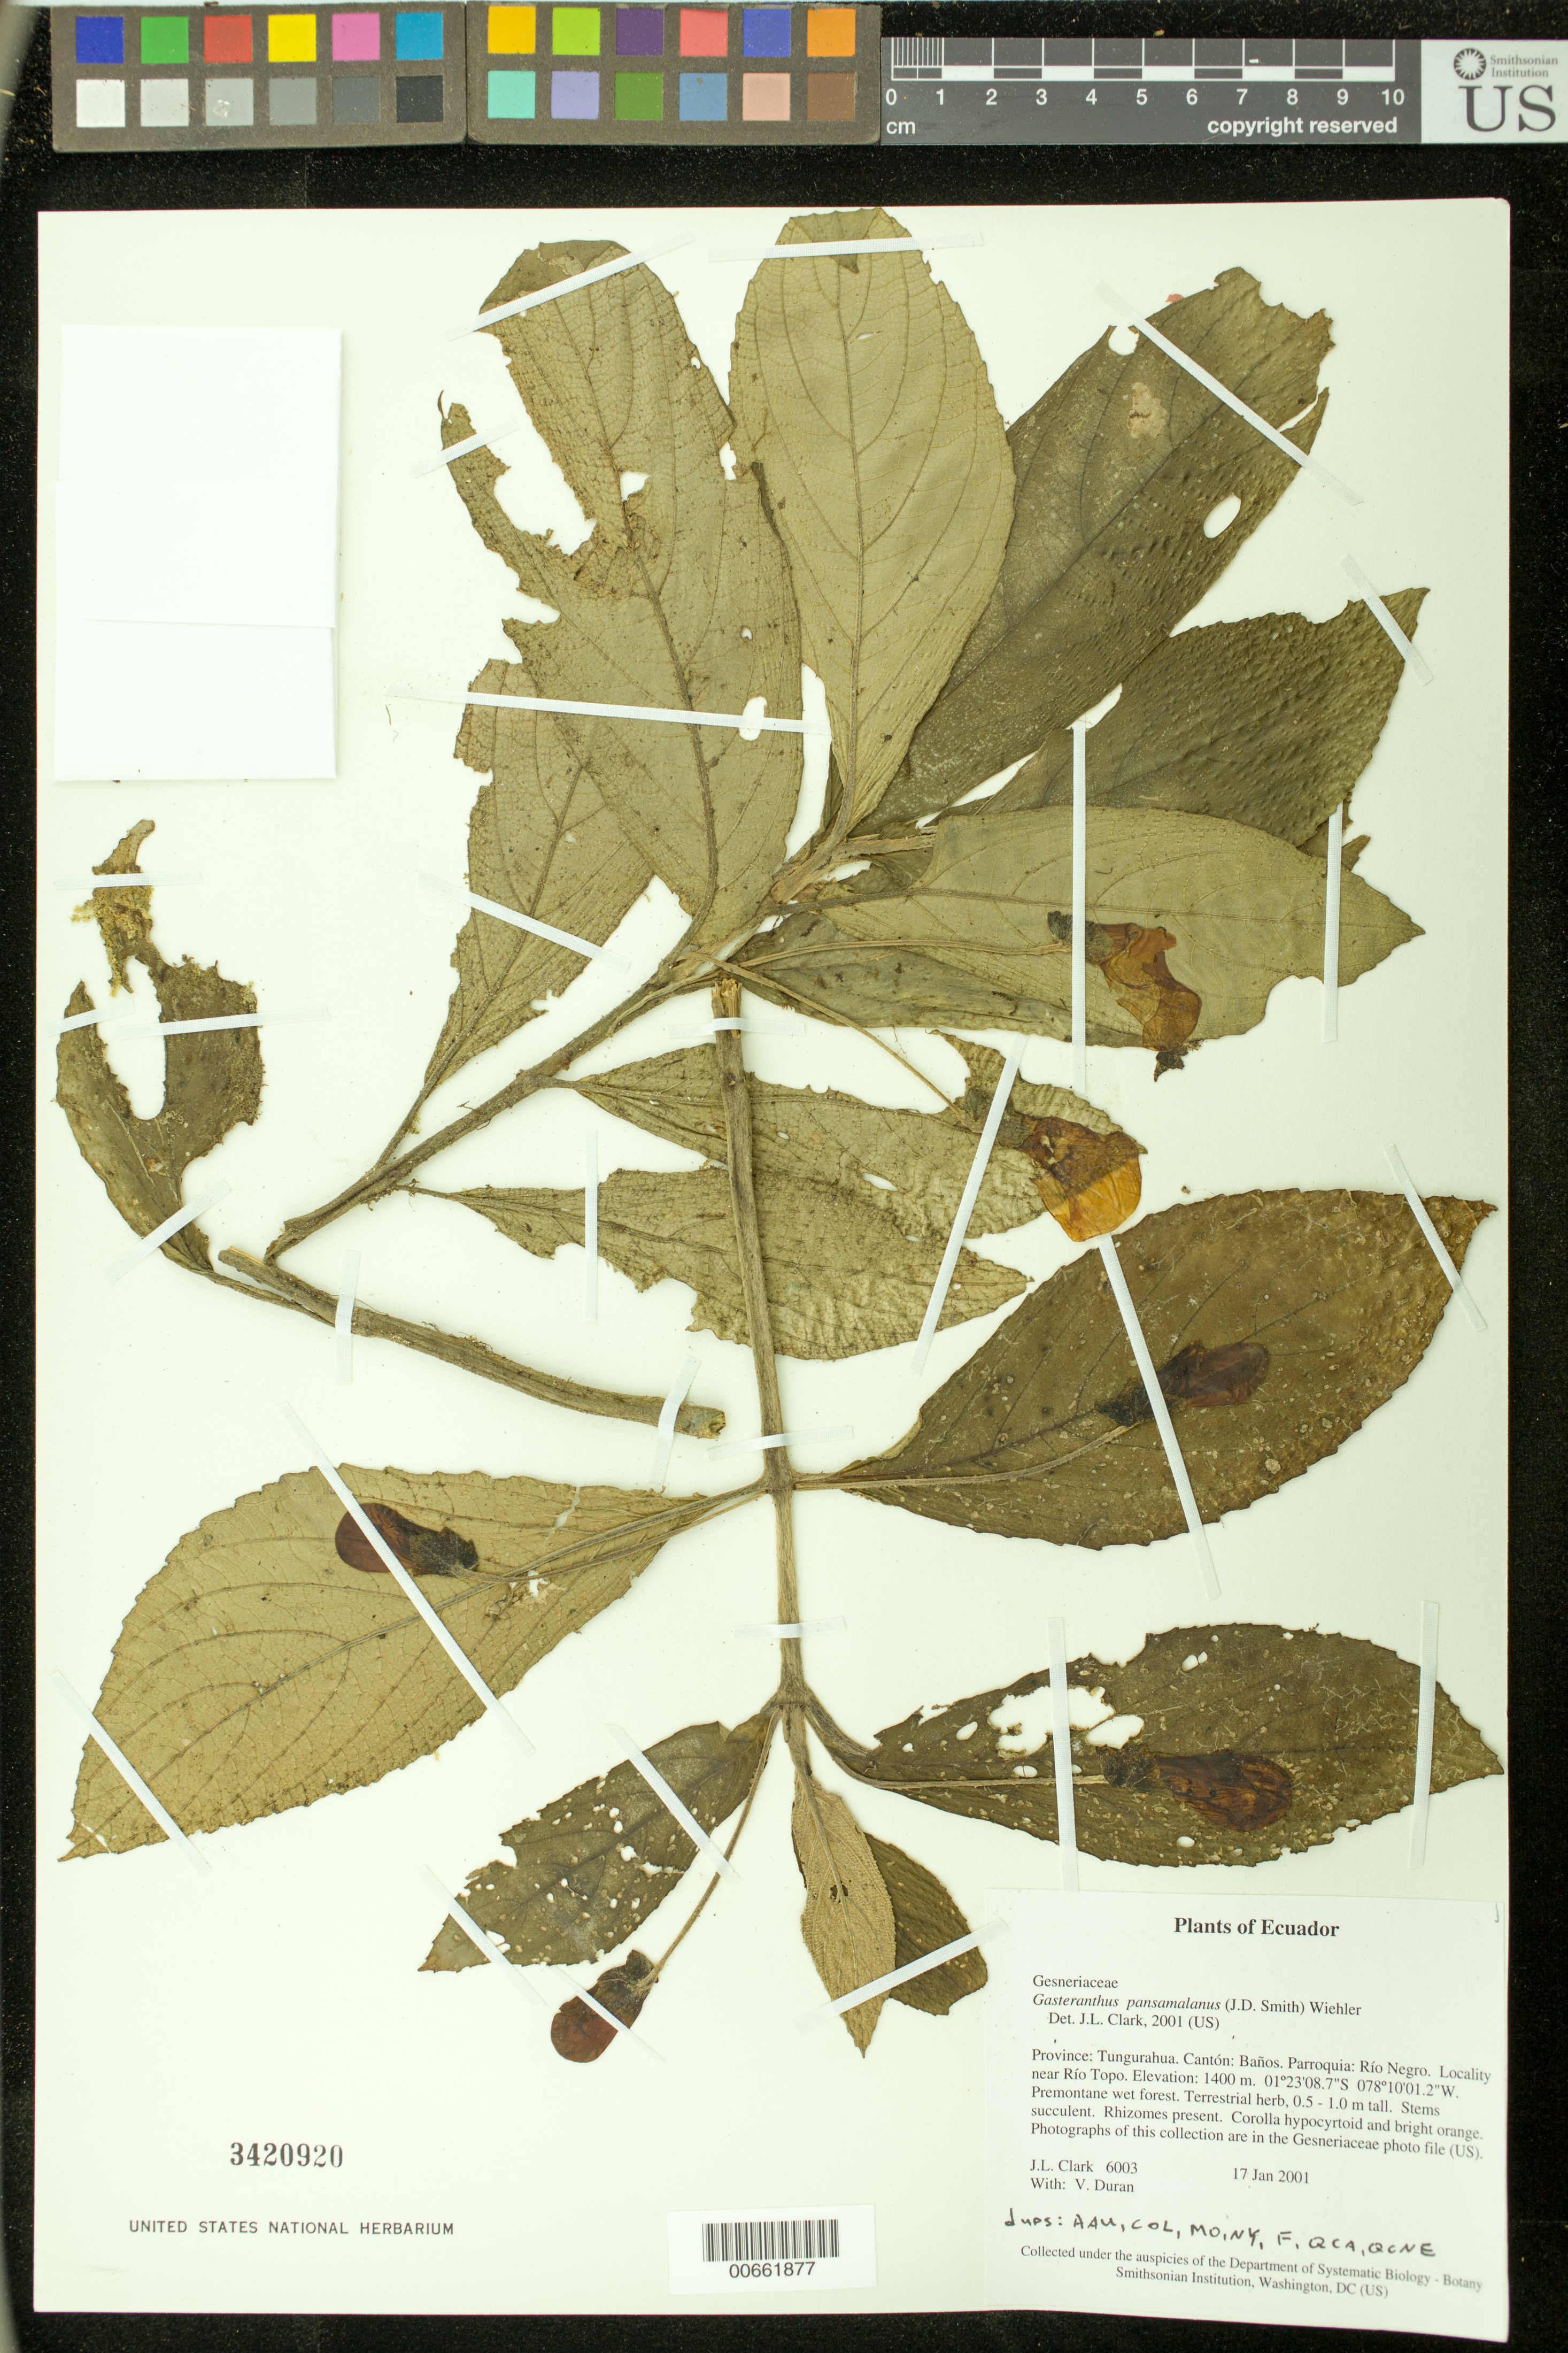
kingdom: Plantae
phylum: Tracheophyta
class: Magnoliopsida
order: Lamiales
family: Gesneriaceae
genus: Gasteranthus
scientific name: Gasteranthus pansamalanus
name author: (Donn. Sm.) Wiehler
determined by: Clark, J. L., (SEL), The Marie Selby Botanical Garden (UNITED STATES)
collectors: J. L. Clark & V. Duran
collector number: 6003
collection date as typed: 17 Jan 2001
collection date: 2001-01-17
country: Ecuador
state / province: Tungurahua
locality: Cantón: Baños. Parroquia: Río Negro. Locality near Río Topo.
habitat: Premontane wet forest.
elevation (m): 1400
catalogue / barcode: US 3420920